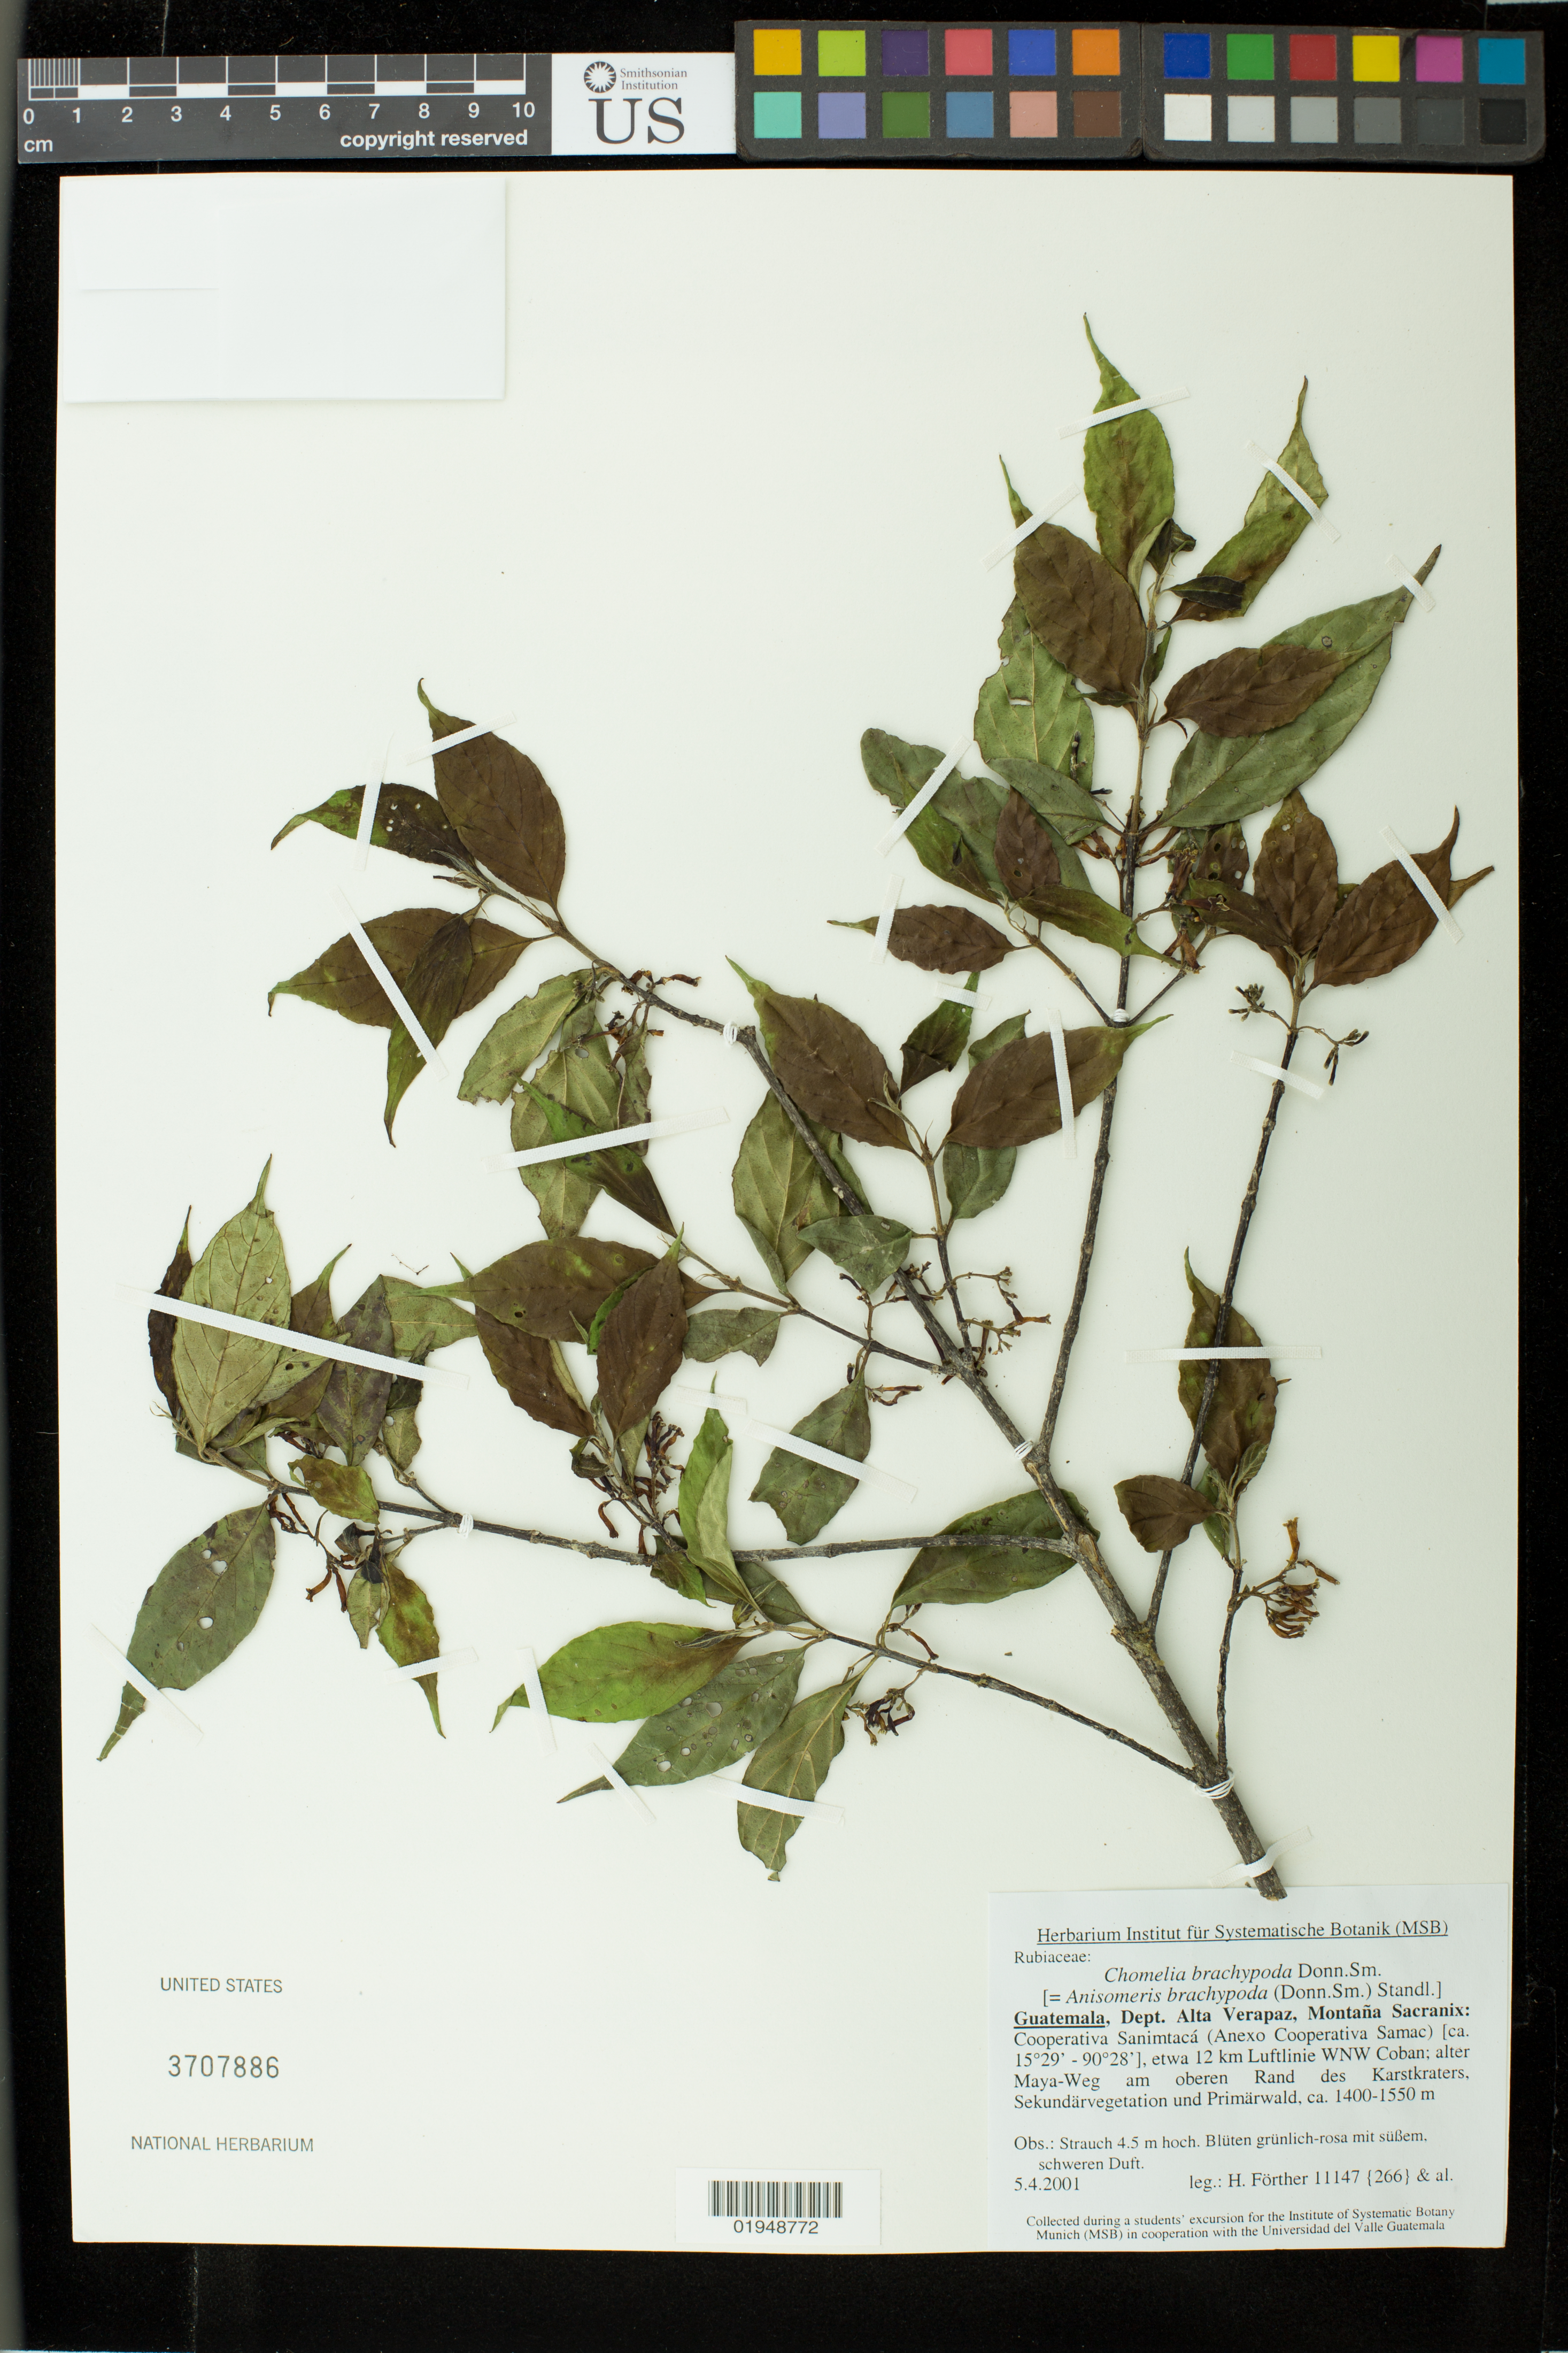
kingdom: Plantae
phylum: Tracheophyta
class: Magnoliopsida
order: Gentianales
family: Rubiaceae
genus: Chomelia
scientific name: Chomelia brachypoda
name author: Donn. Sm.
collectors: H. Förther & et al.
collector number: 11147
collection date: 2001-04-05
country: Guatemala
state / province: Alta Verapaz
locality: Dept Alta Verapaz, Montaña Sacranix: Cooperativa Sanimtacá (Anexo Copperativa Samac), etwa 12 km Luftline WNW Coban; alter Maya-Weg am oberen Rand des Karstkraters, Sekundärvegetation und Primärwald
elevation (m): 1400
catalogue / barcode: US 3707886